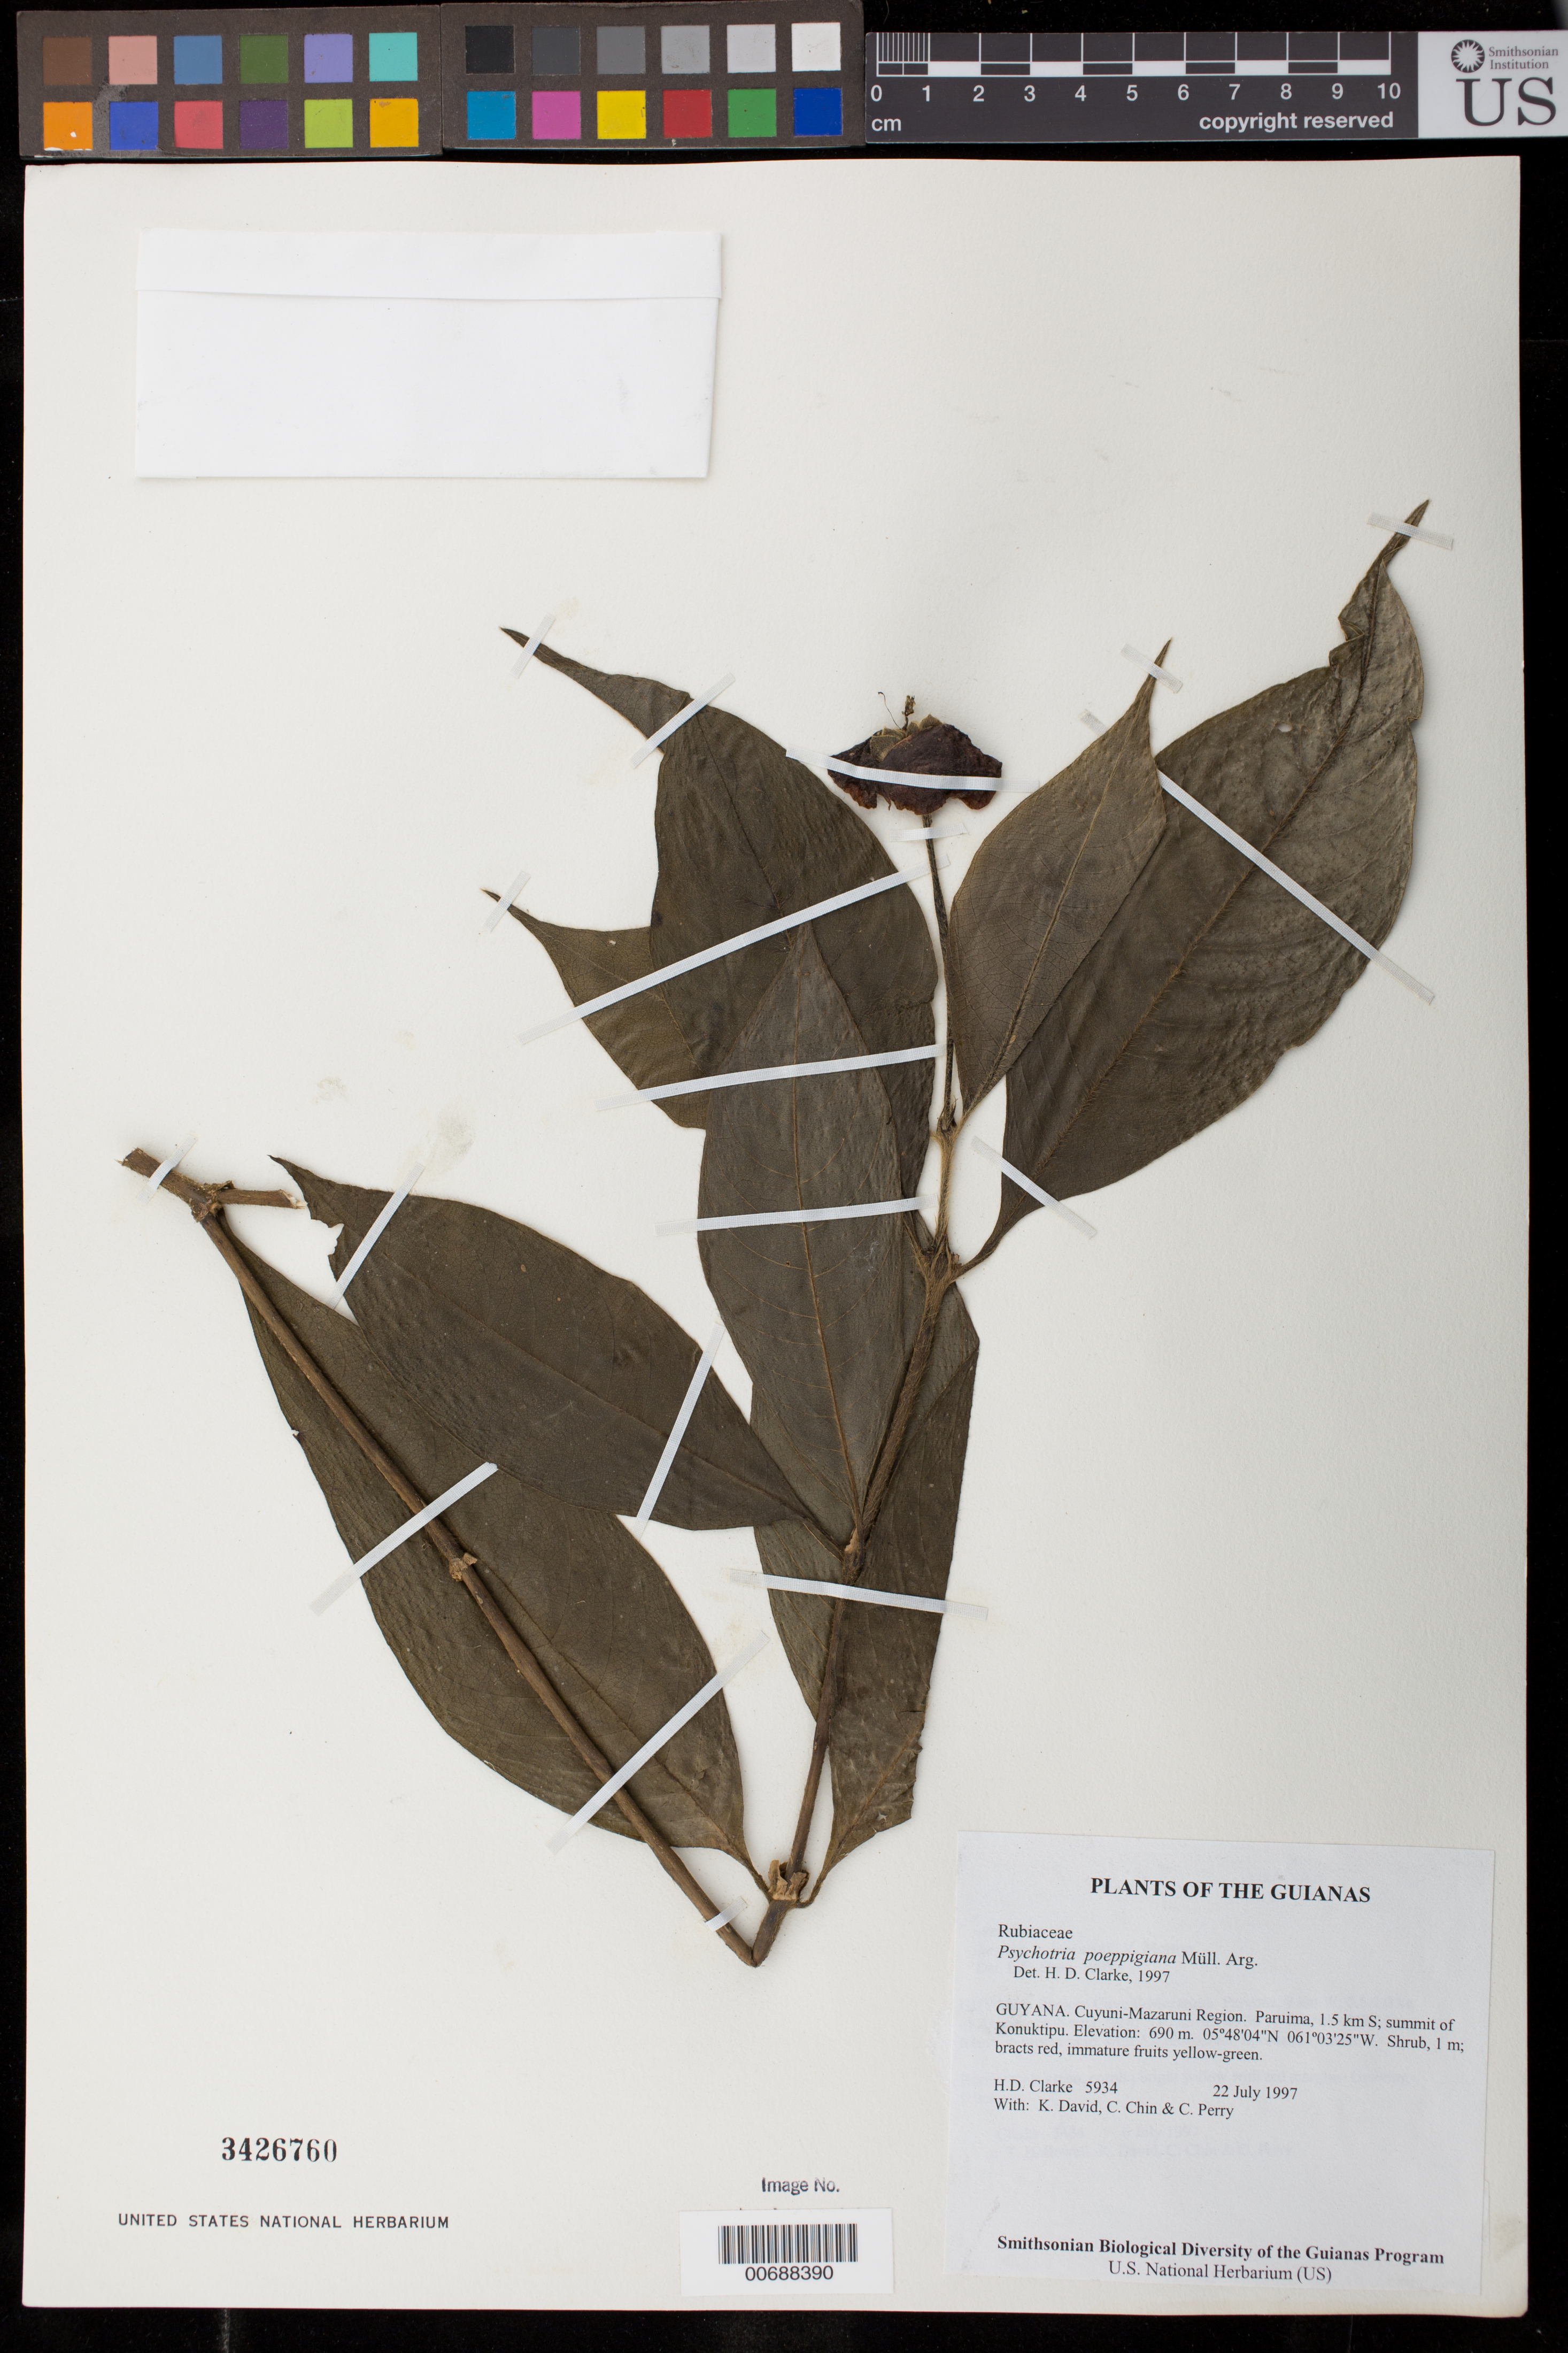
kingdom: Plantae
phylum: Tracheophyta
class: Magnoliopsida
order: Gentianales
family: Rubiaceae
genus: Palicourea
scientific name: Palicourea tomentosa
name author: (Aubl.) Borhidi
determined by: Kirkbride, J. H., Jr.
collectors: H. D. Clarke, K. David, C. Chin & C. Perry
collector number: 5934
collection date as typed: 22 July 1997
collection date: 1997-07-22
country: Guyana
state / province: Cuyuni-Mazaruni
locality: Paruima, 1.5 km S; summit of Konuktipu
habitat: Dense forest on laterite, with Pentaclethra, Aparisthmium & Eperua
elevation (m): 690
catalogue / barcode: US 3426760